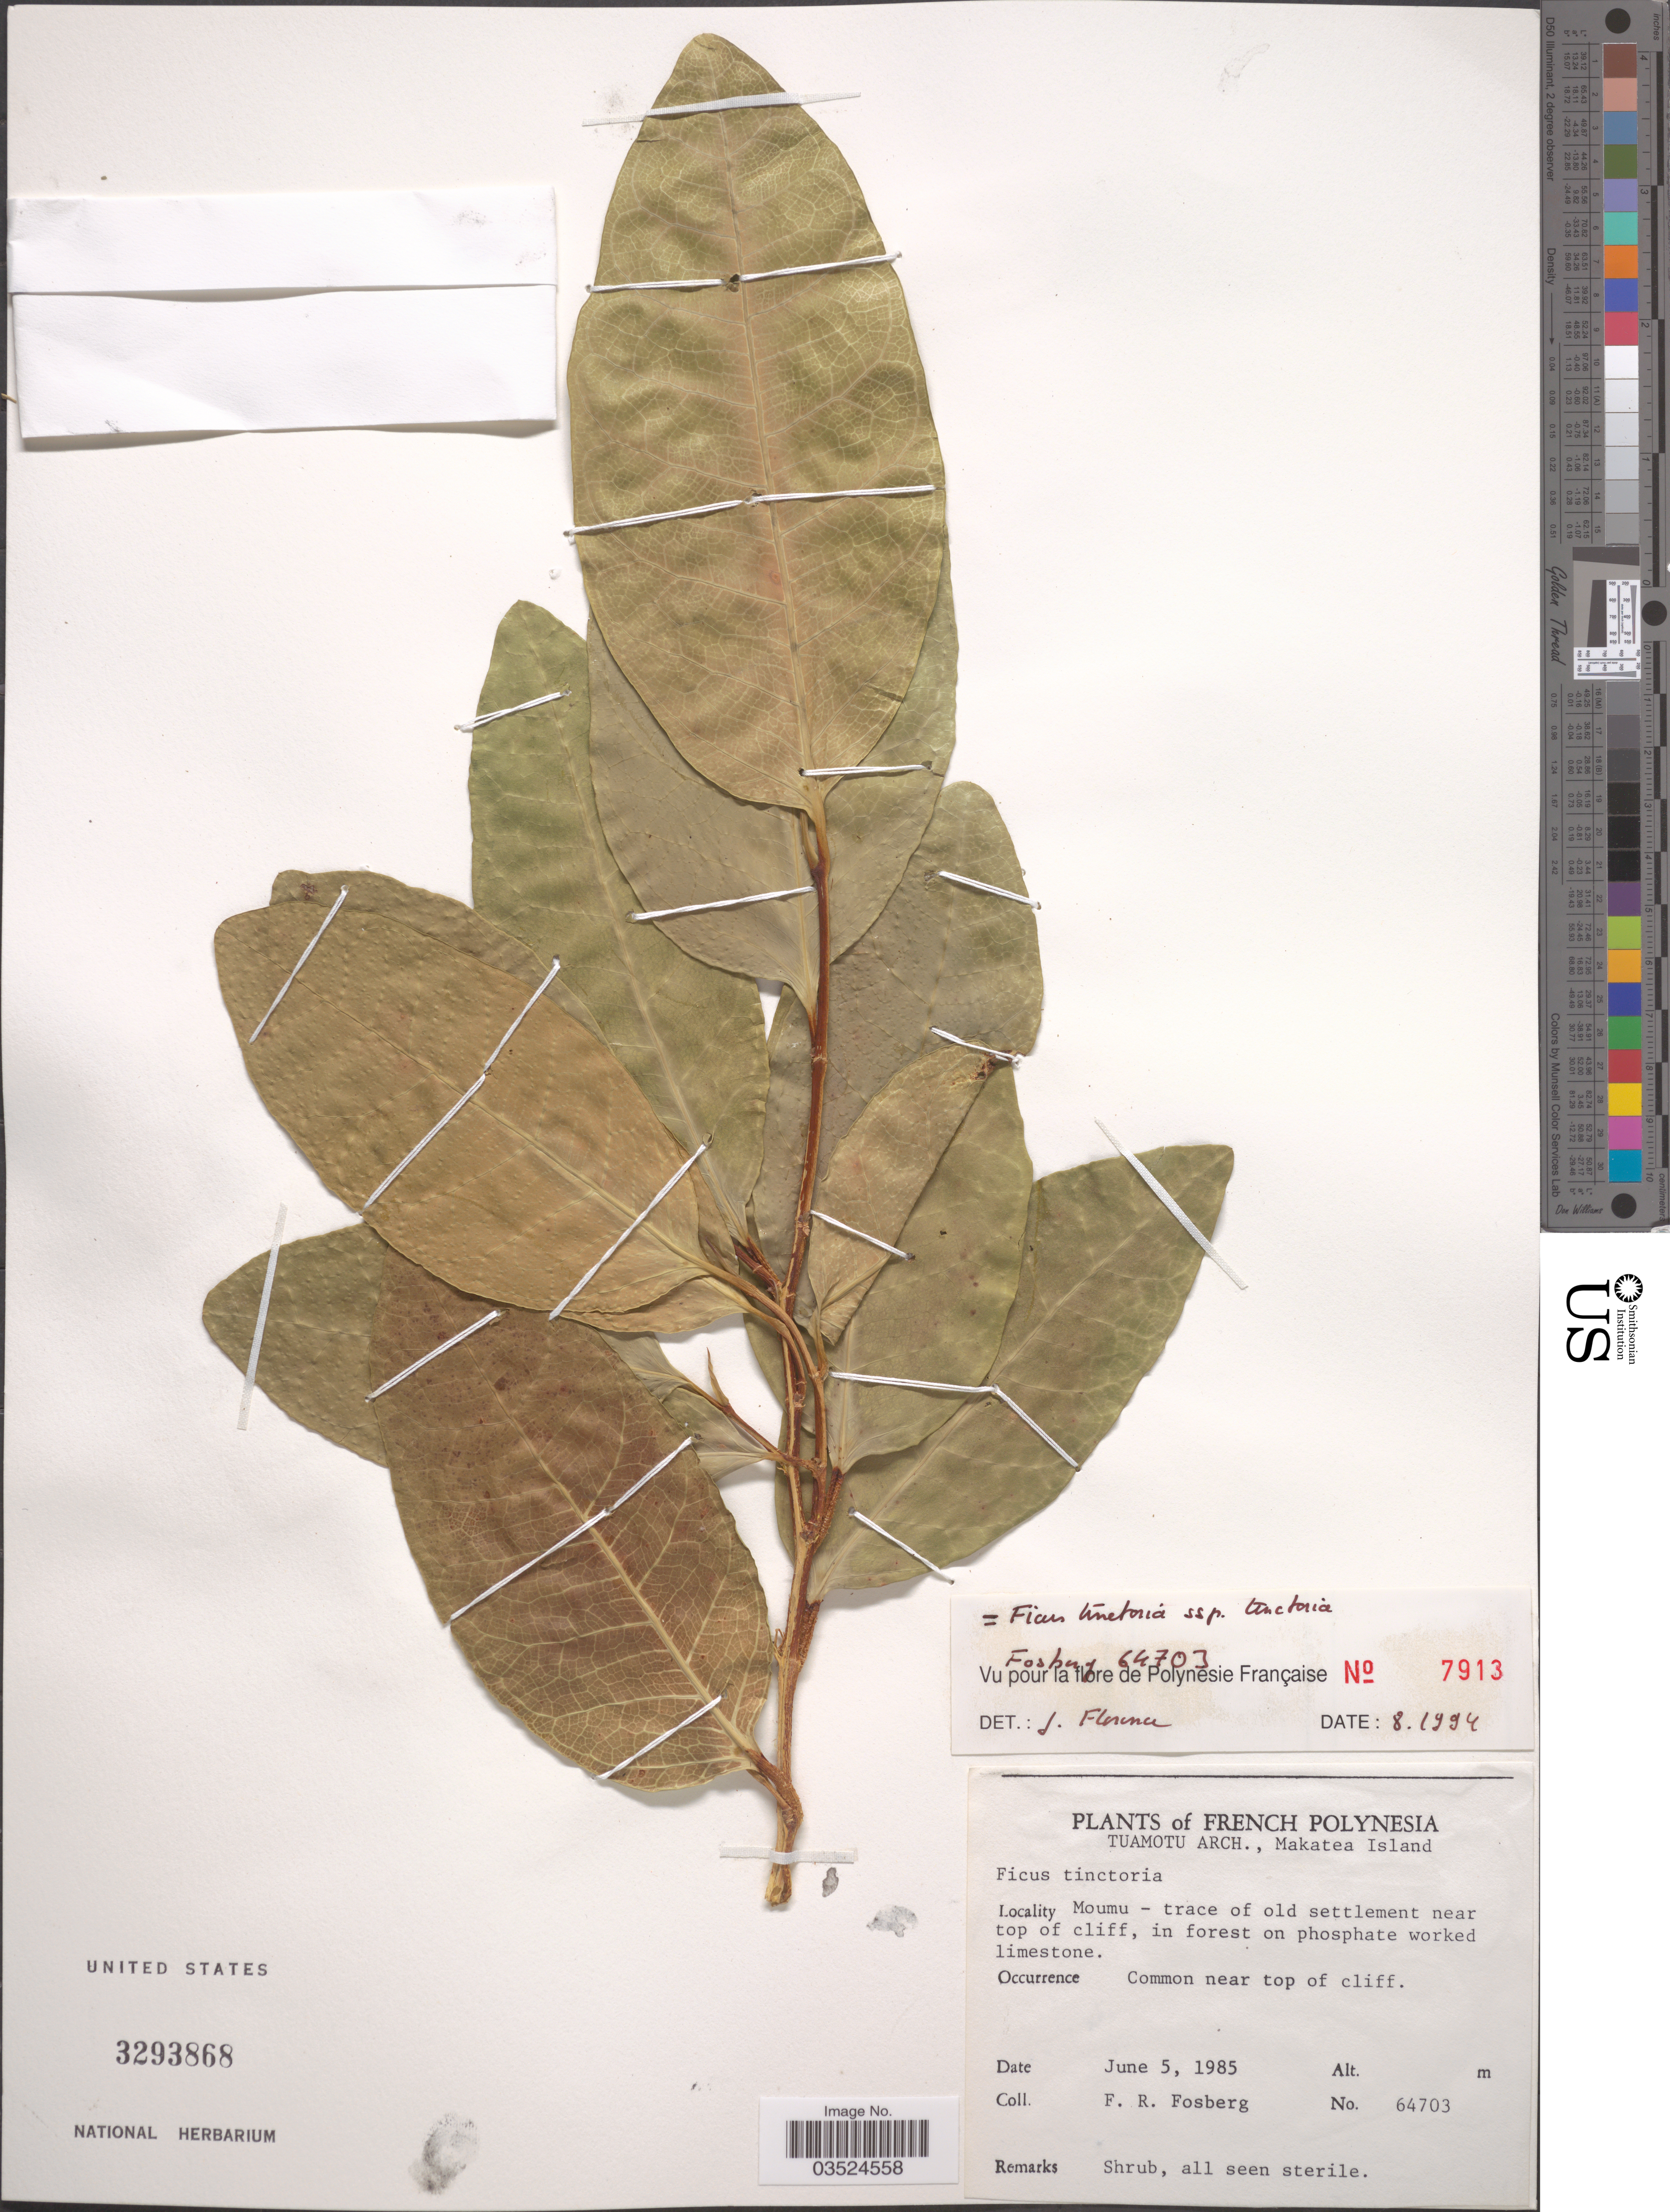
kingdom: Plantae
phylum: Tracheophyta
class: Magnoliopsida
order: Rosales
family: Moraceae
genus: Ficus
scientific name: Ficus tinctoria subsp. tinctoria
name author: G. Forst.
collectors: F. R. Fosberg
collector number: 64703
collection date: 1985-06-05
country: French Polynesia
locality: Tuamotu Arch., Makatea Island. Moumu - trace of old settlement near top of cliff.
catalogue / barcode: US 3293868